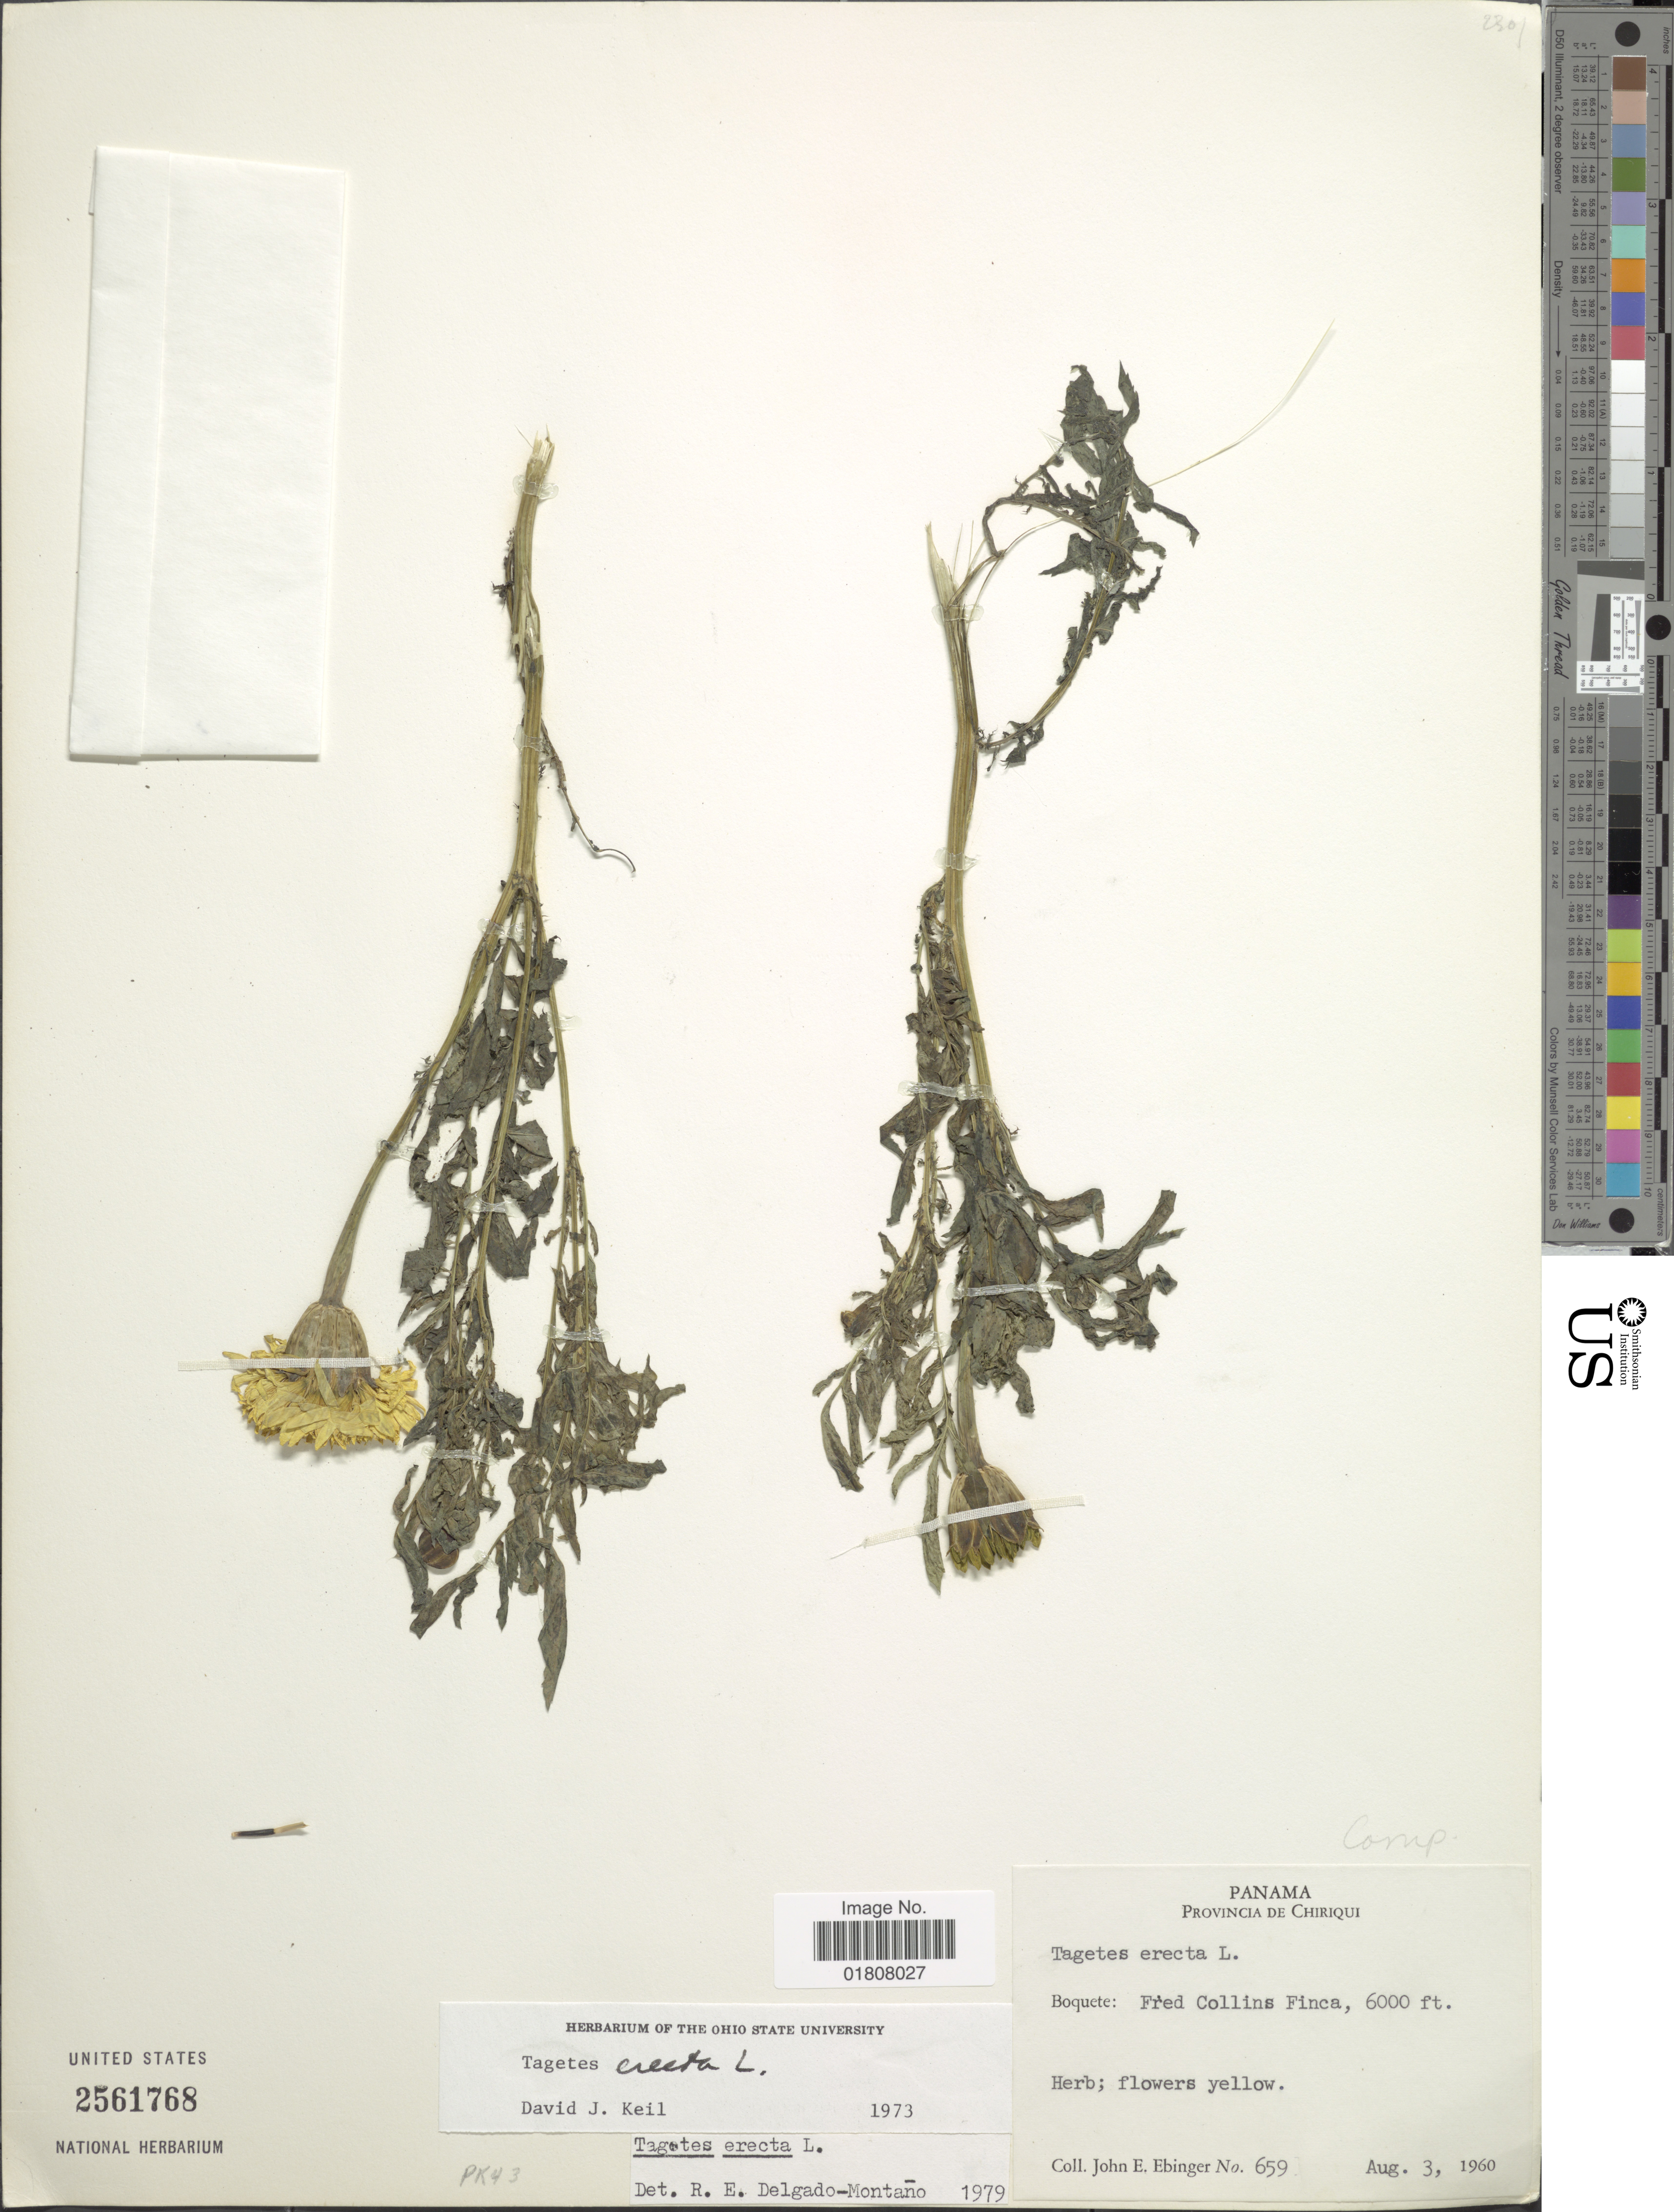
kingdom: Plantae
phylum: Tracheophyta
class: Magnoliopsida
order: Asterales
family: Asteraceae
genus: Tagetes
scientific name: Tagetes erecta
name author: L.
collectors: J. Ebinger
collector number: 659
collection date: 1960-08-03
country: Panama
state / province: Chiriqui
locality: Boquete, Fred Collins Finca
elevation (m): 1829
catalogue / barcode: US 2561768